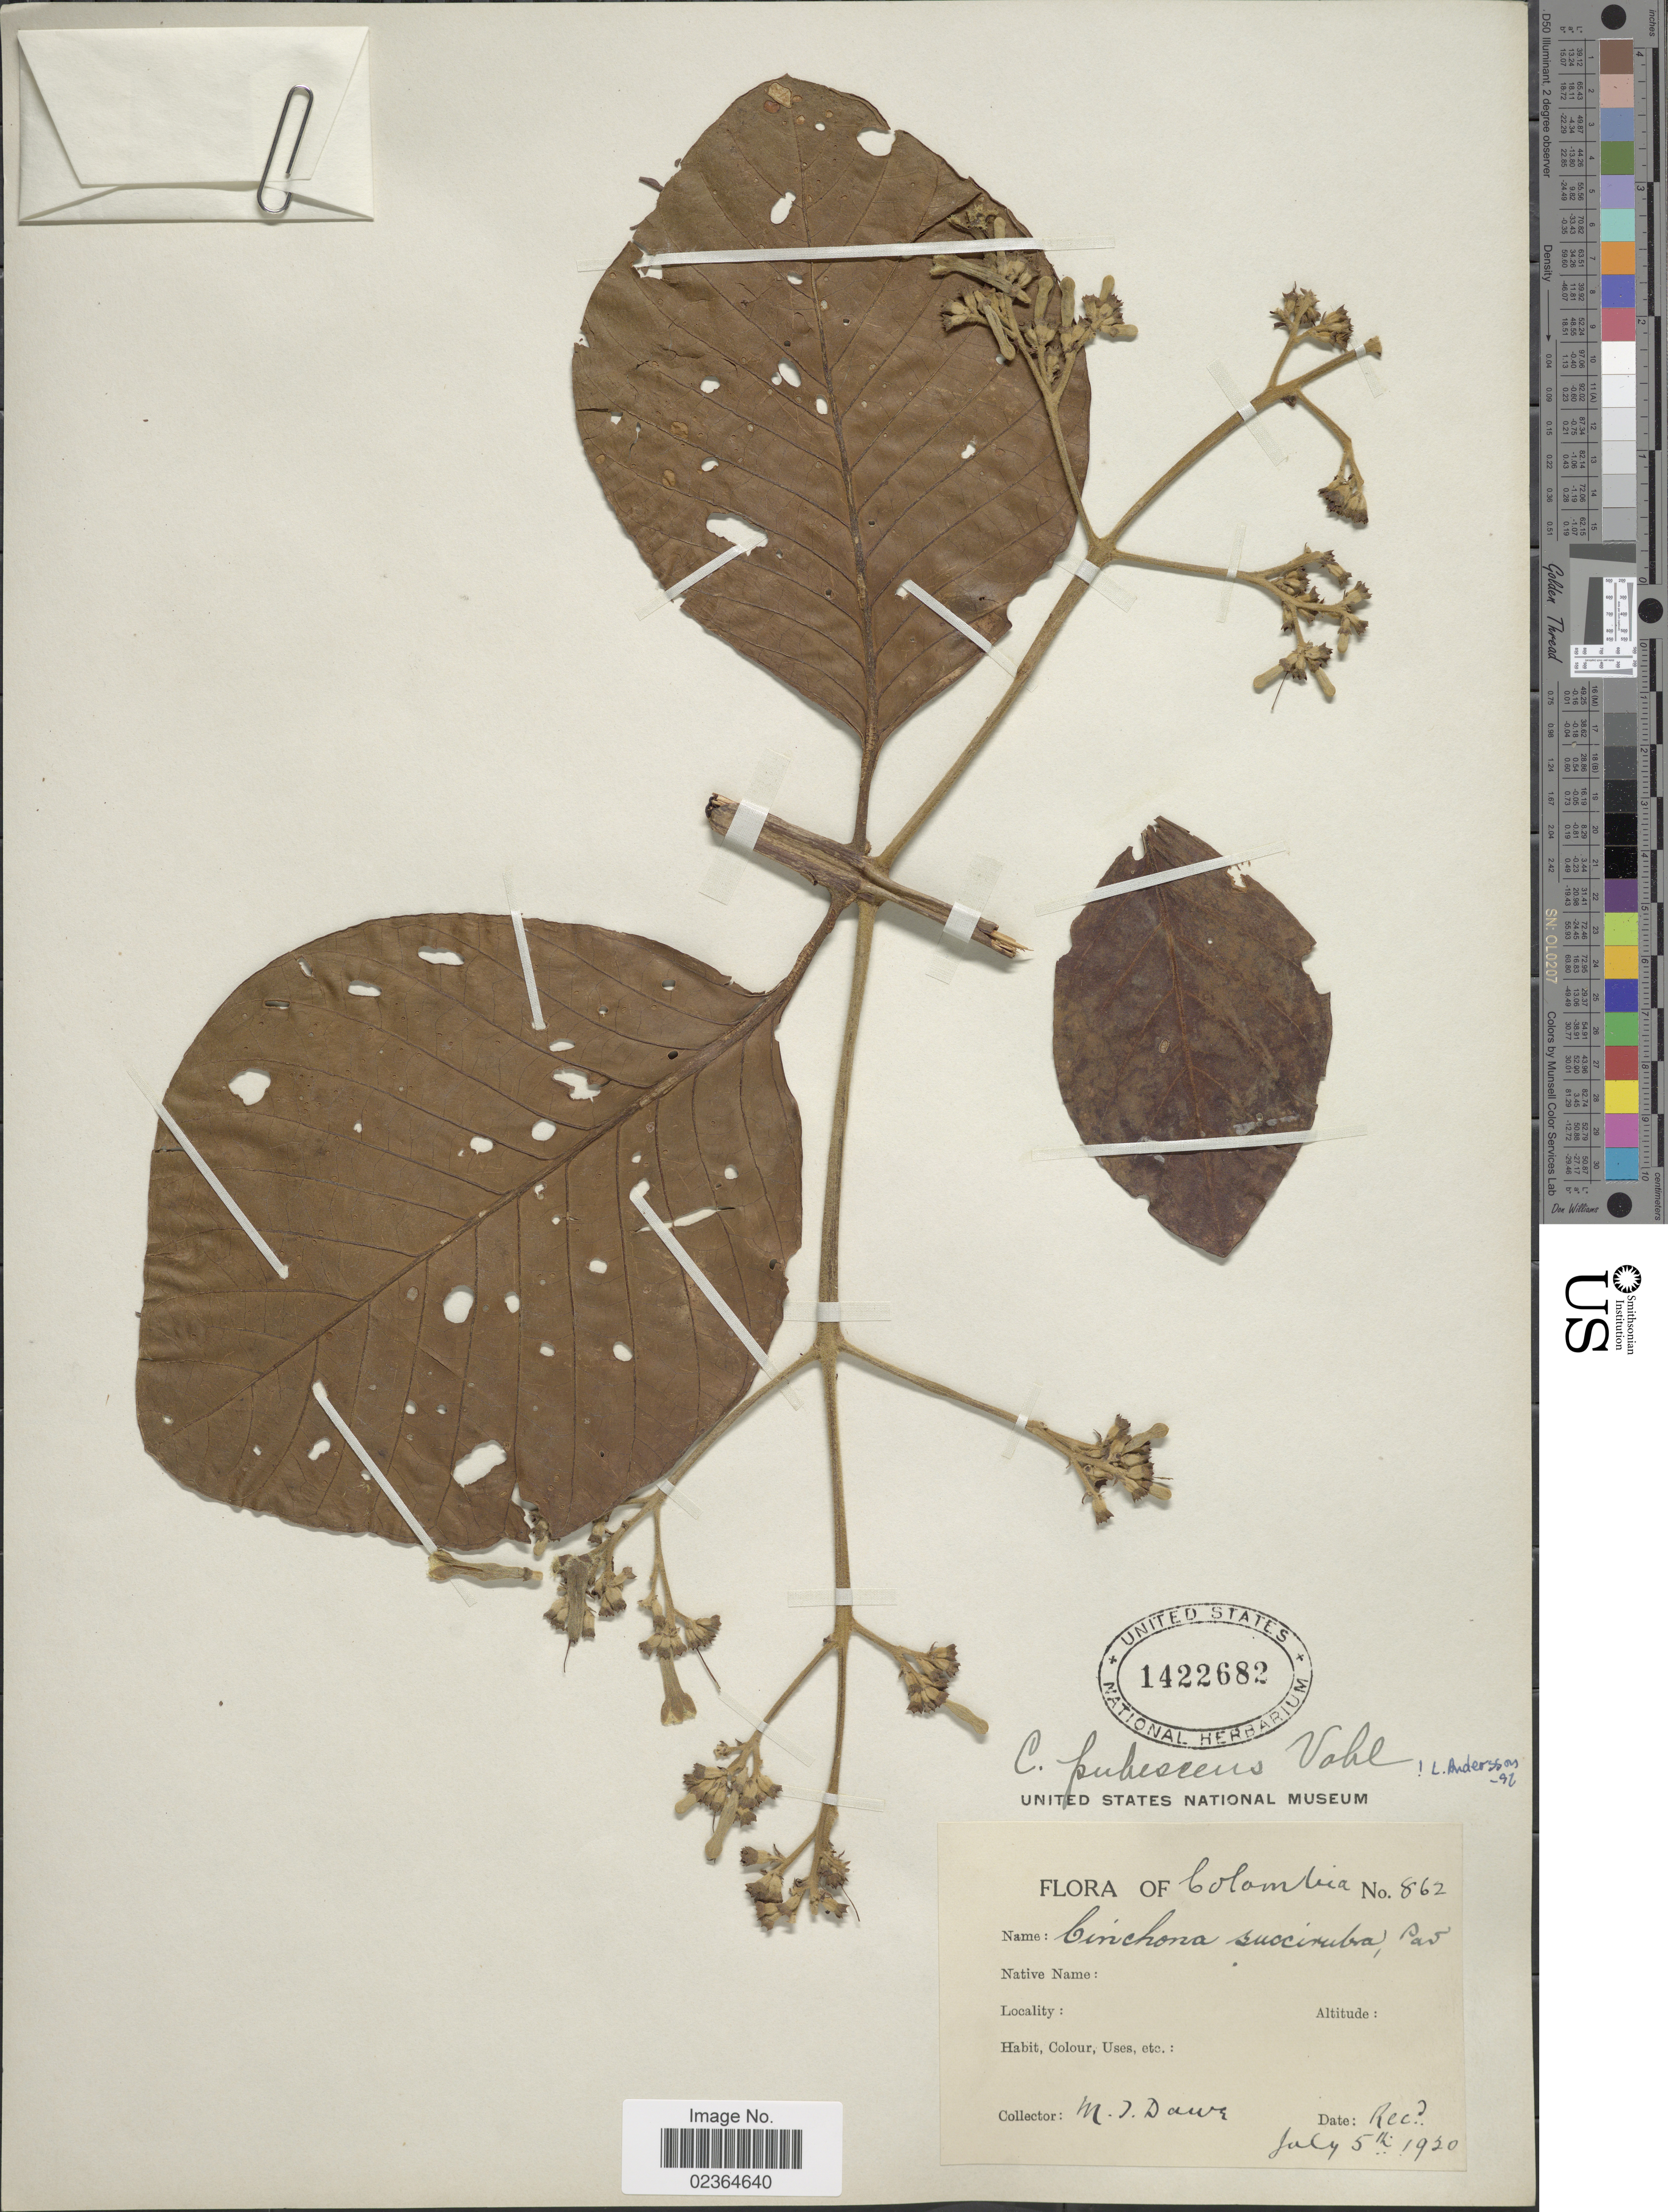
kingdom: Plantae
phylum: Tracheophyta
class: Magnoliopsida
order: Gentianales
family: Rubiaceae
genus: Cinchona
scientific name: Cinchona pubescens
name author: Vahl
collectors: M. T. Dawe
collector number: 862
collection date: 1920-07-05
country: Colombia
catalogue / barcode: US 1422682